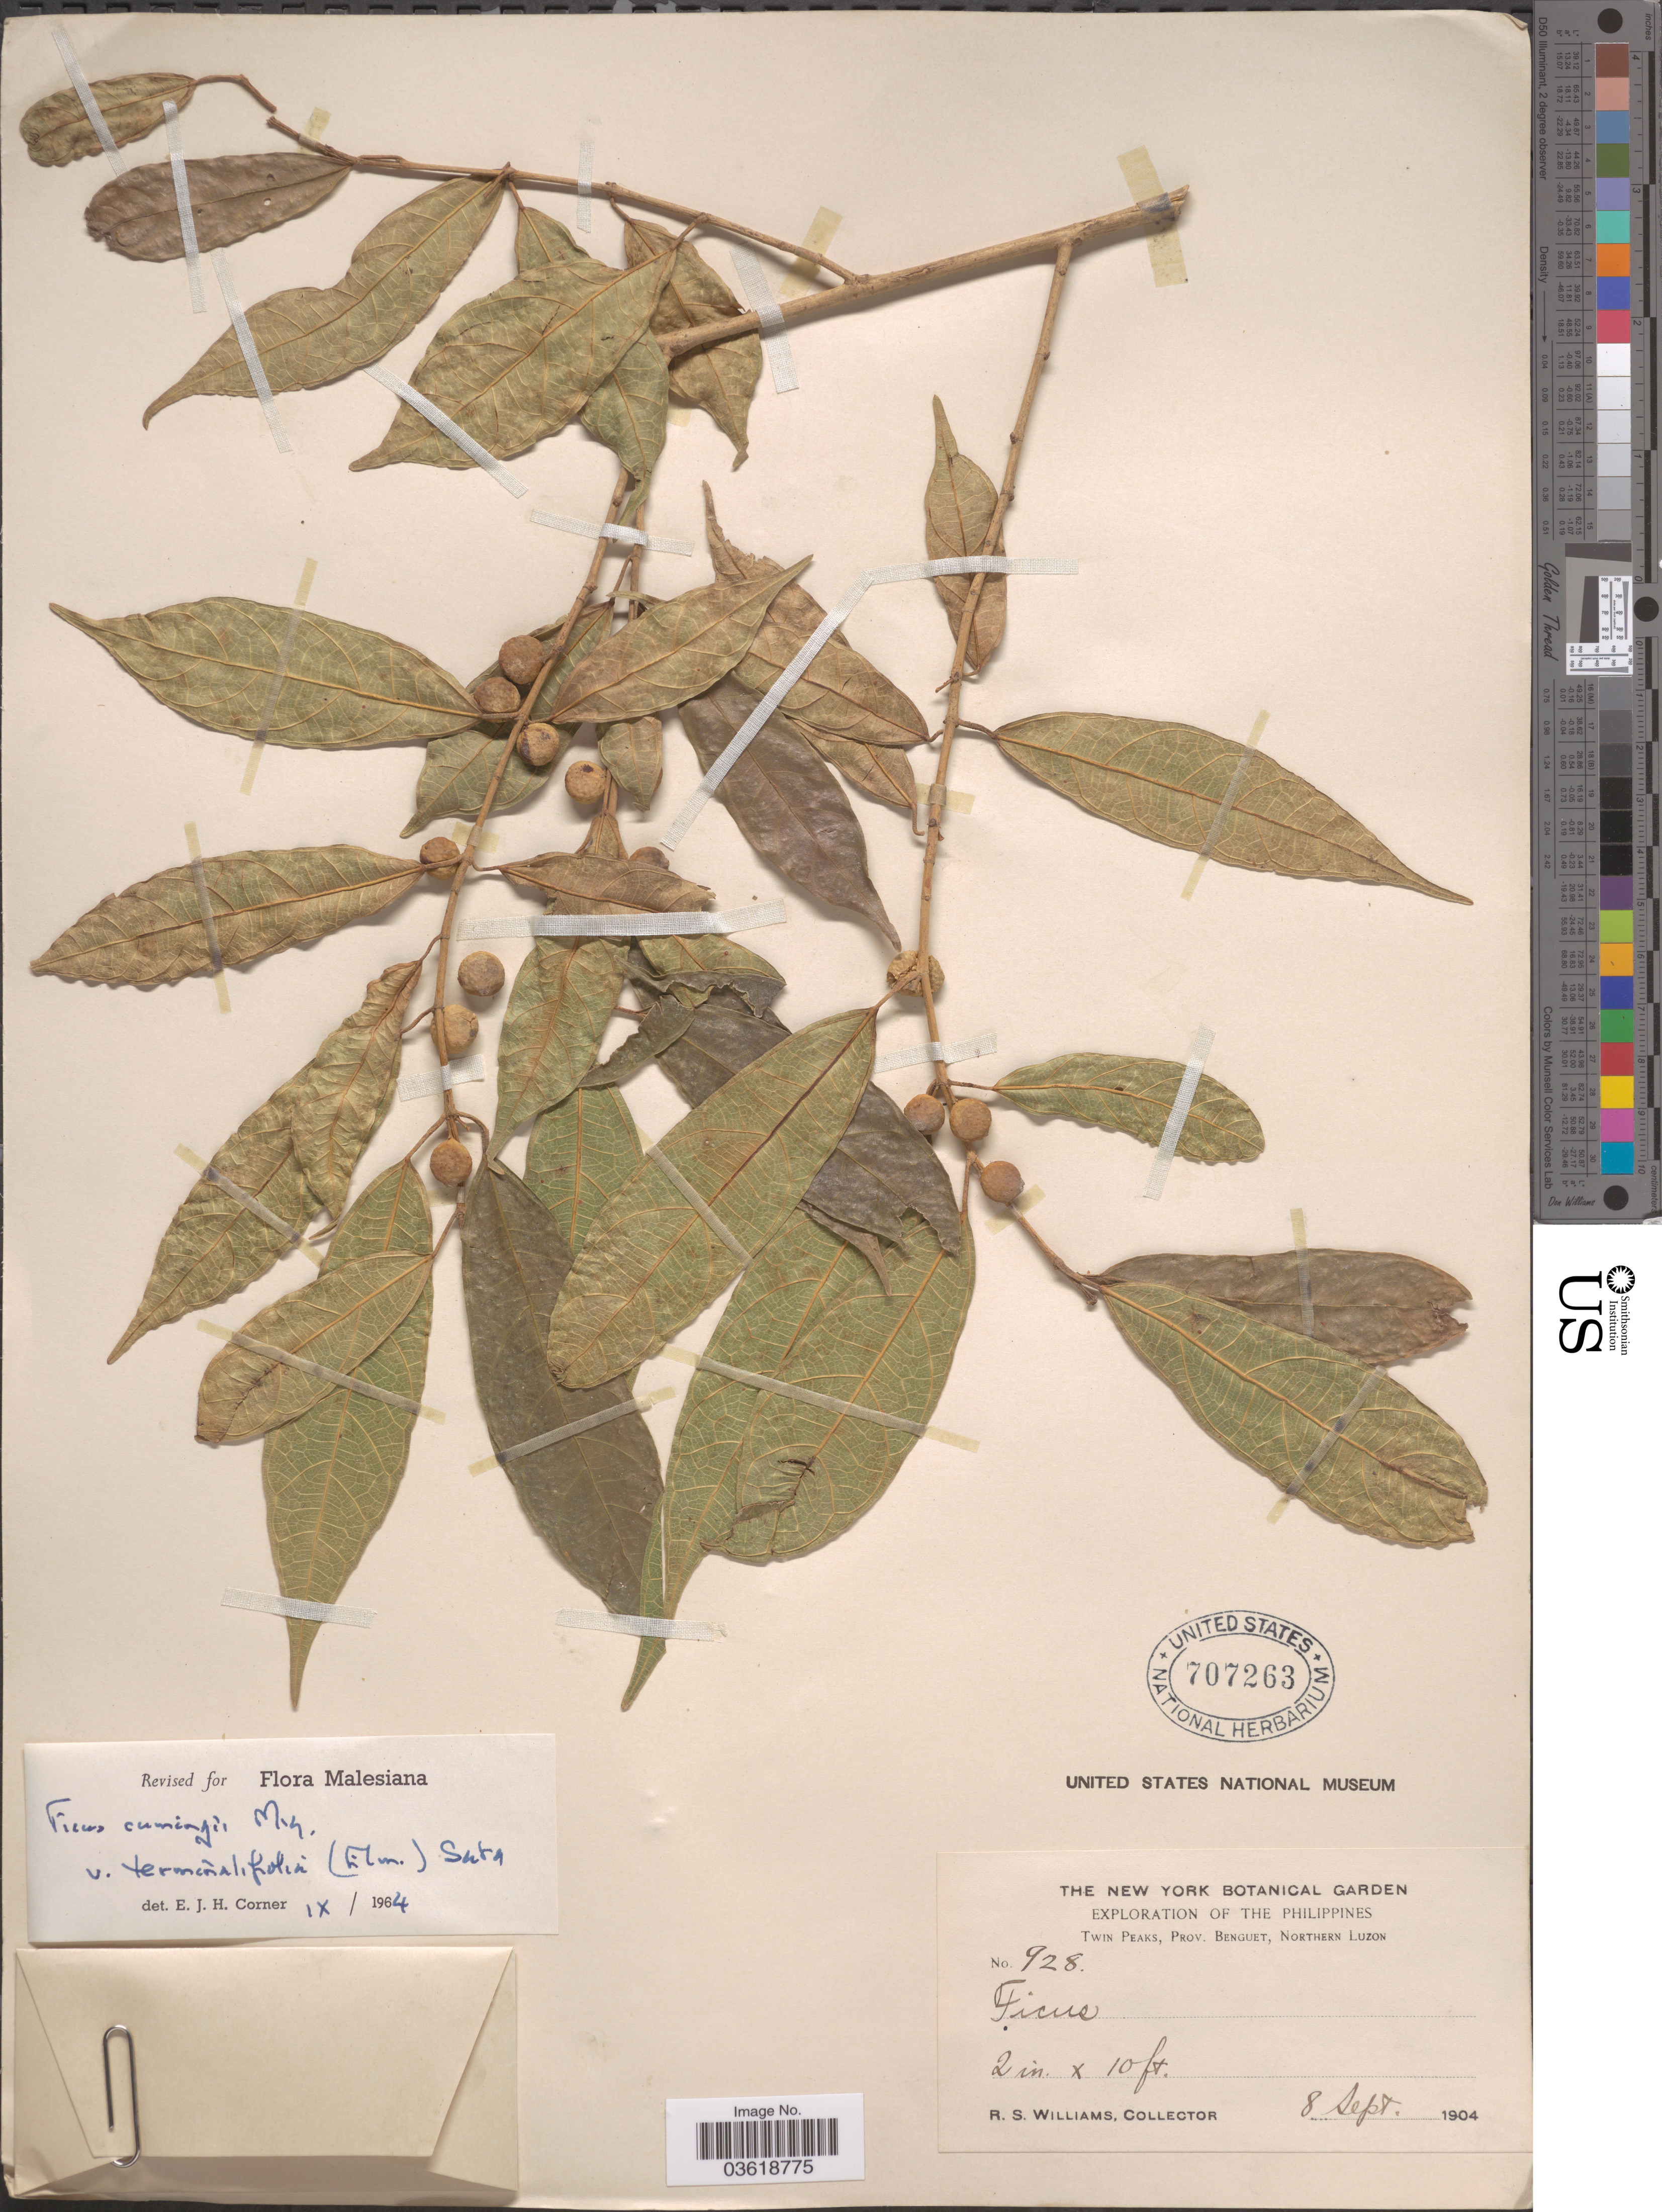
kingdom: Plantae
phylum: Tracheophyta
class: Magnoliopsida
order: Rosales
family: Moraceae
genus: Ficus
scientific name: Ficus cumingii var. terminalifolia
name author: (Elmer) Sata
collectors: R. S. Williams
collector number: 928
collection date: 1904-09-08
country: Philippines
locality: Twin Peaks, Prov. Benguet, Northern Luzon.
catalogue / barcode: US 707263